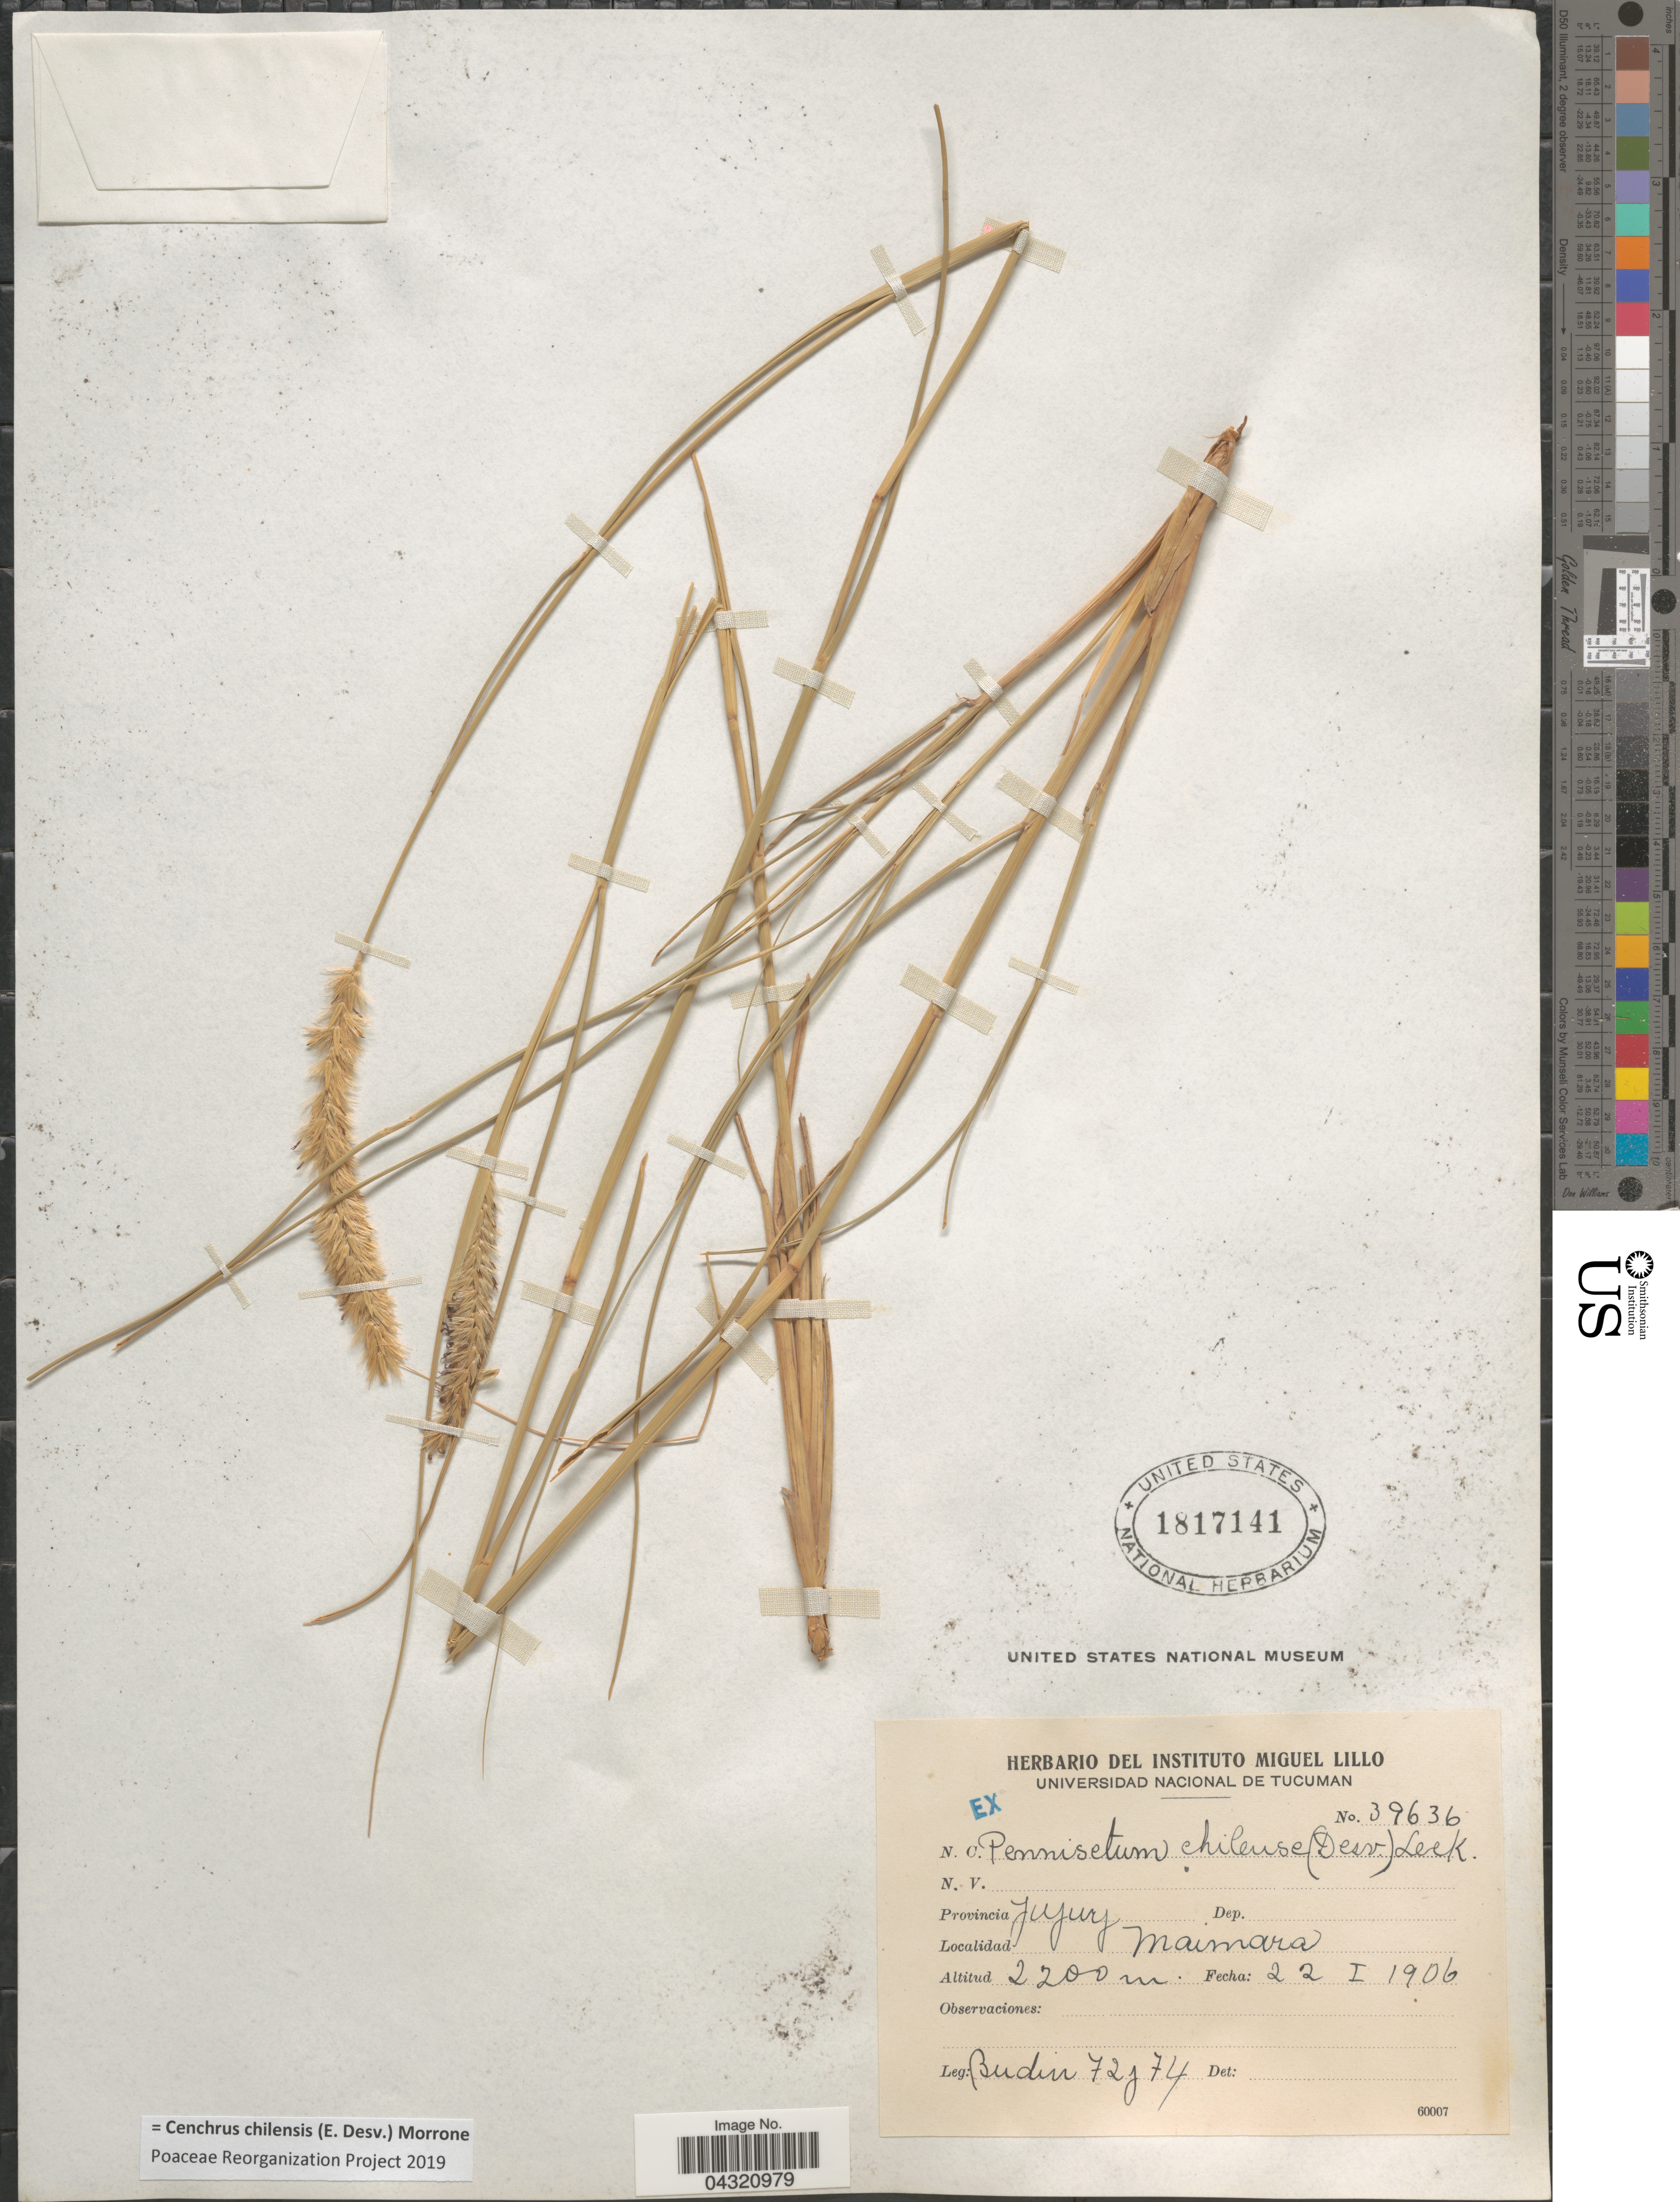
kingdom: Plantae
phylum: Tracheophyta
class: Liliopsida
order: Poales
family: Poaceae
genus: Cenchrus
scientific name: Cenchrus chilensis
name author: (É. Desv.) Morrone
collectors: Budin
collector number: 72j74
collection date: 1906-01-22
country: Argentina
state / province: Jujuy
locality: Maimara.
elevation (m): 2200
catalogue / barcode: US 1817141